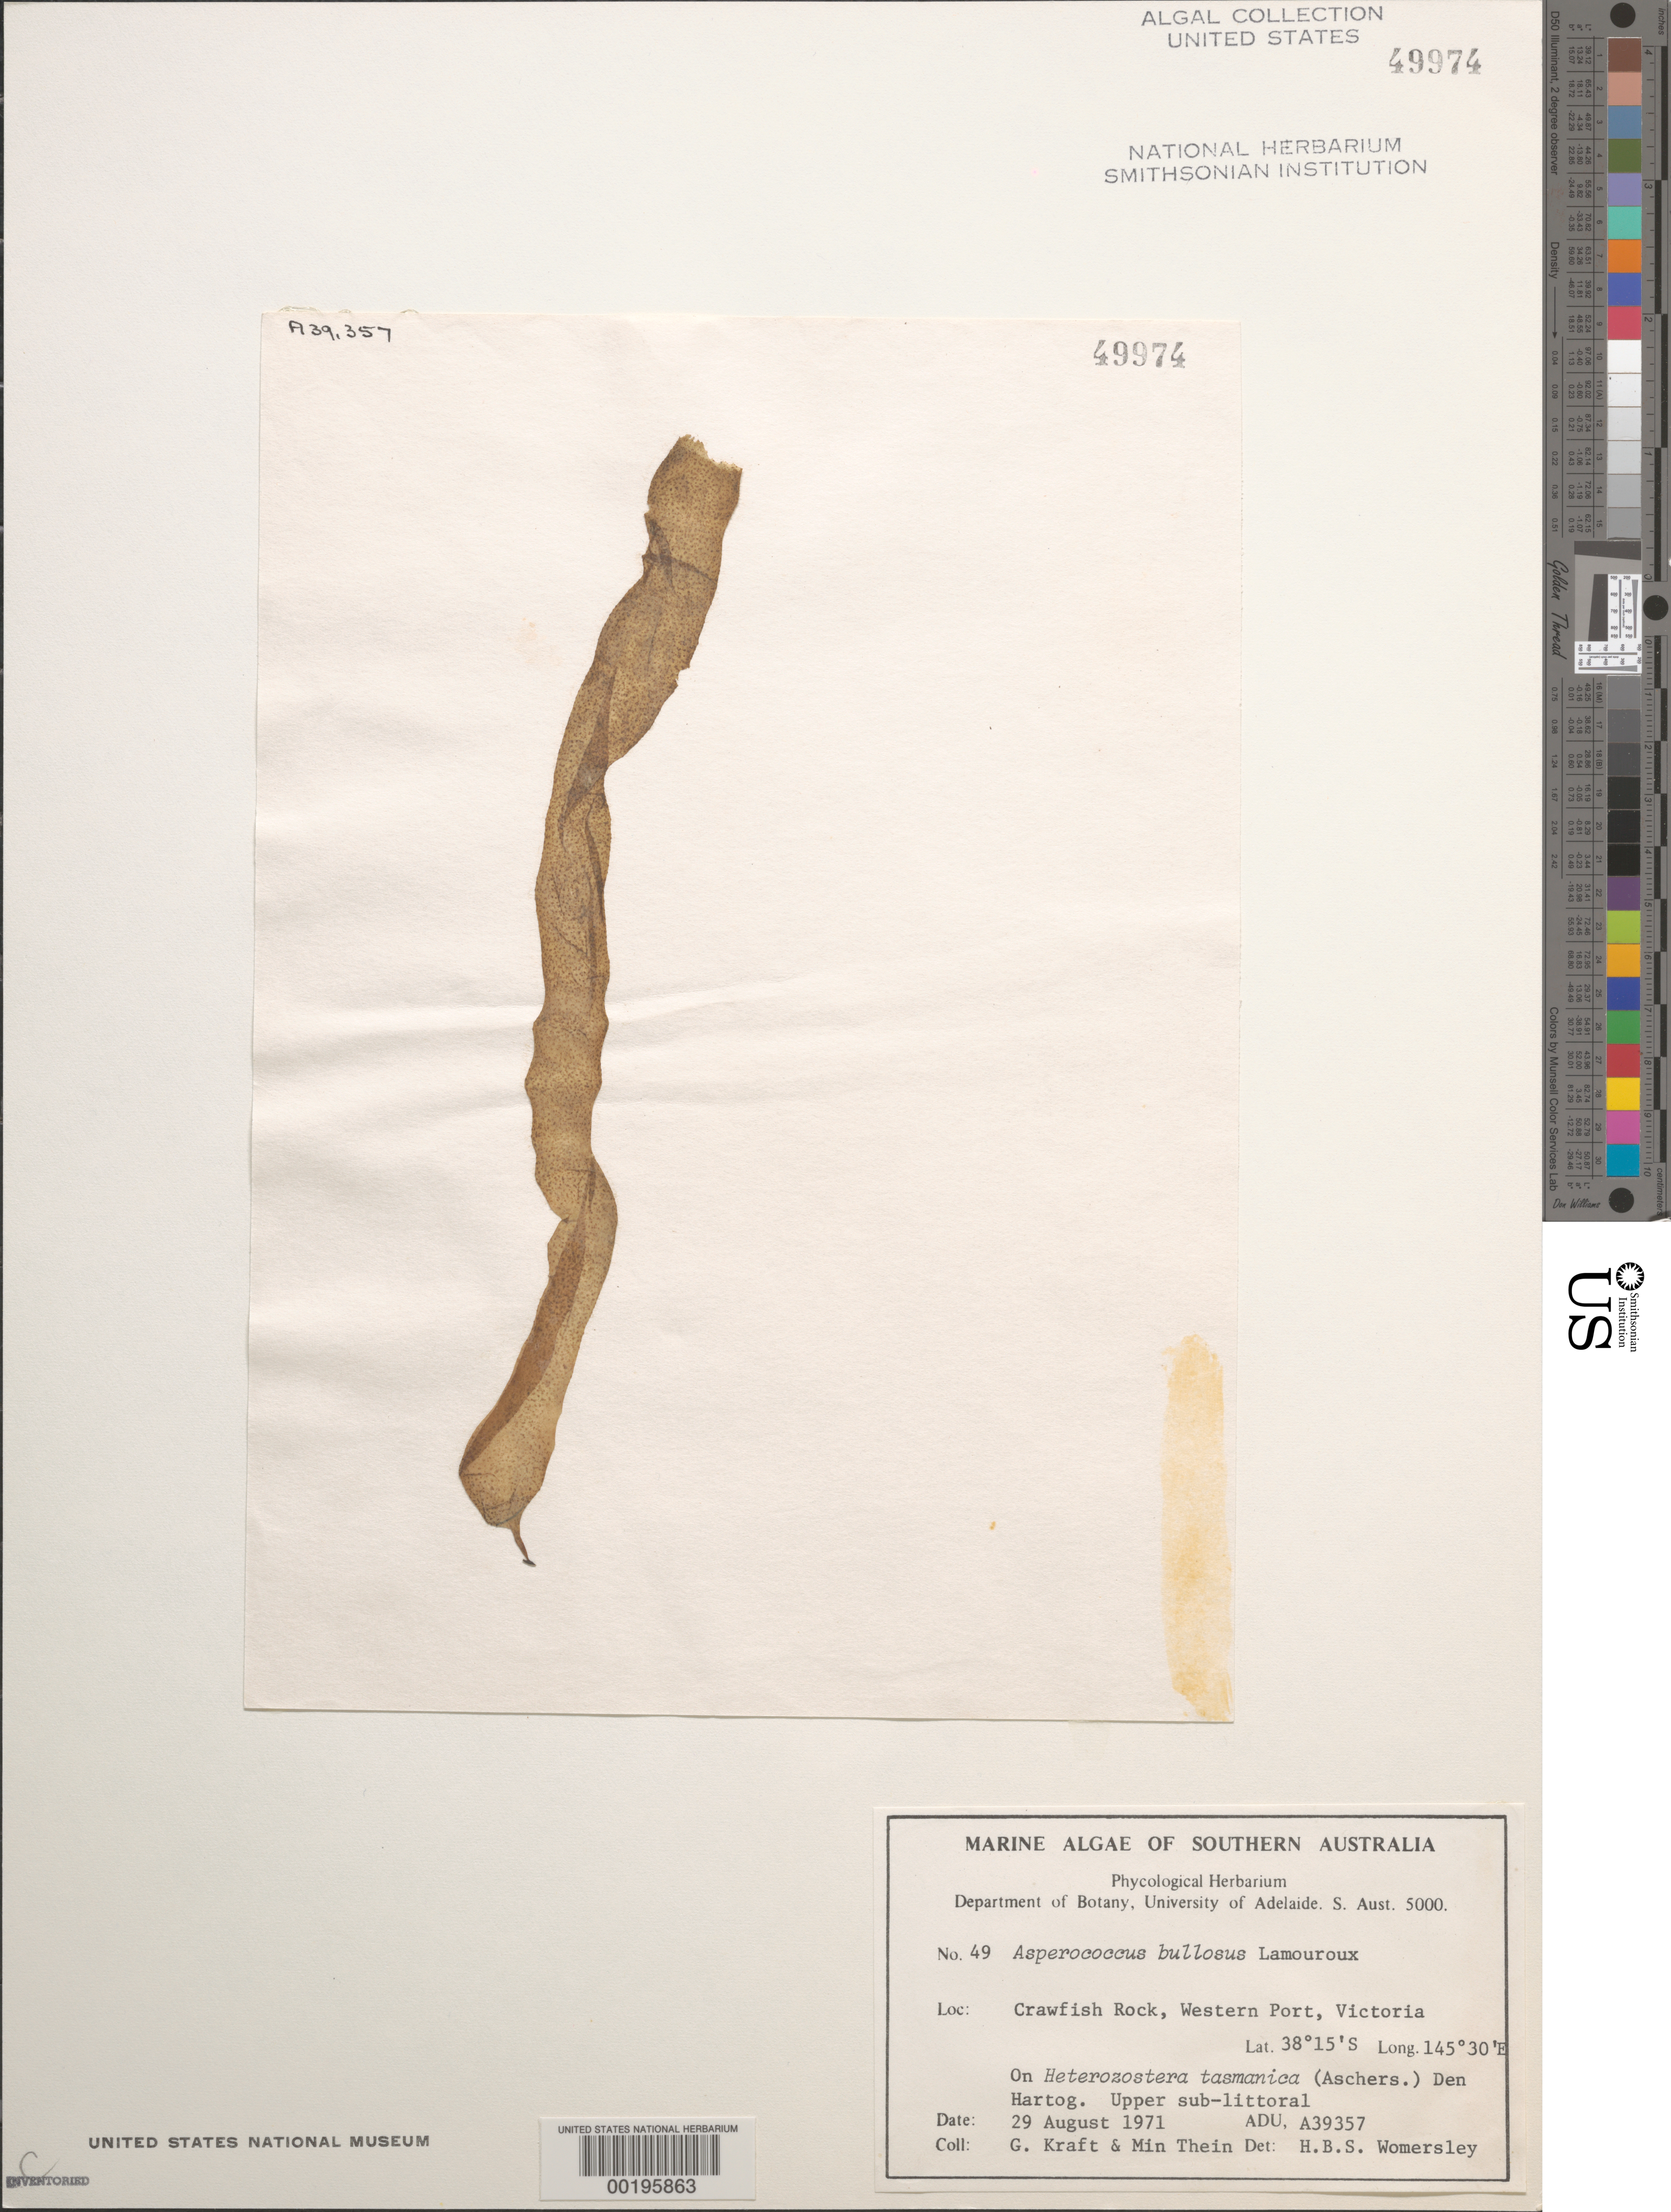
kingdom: Chromista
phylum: Ochrophyta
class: Phaeophyceae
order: Ectocarpales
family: Chordariaceae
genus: Asperococcus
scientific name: Asperococcus bullosus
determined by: Womersley, H. B. S.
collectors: G. T. Kraft & M. Thein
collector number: ADU A39357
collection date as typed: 29 Aug 1971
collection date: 1971-08-29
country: Australia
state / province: Victoria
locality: Crawfish Rock, Western Port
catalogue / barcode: US 49974